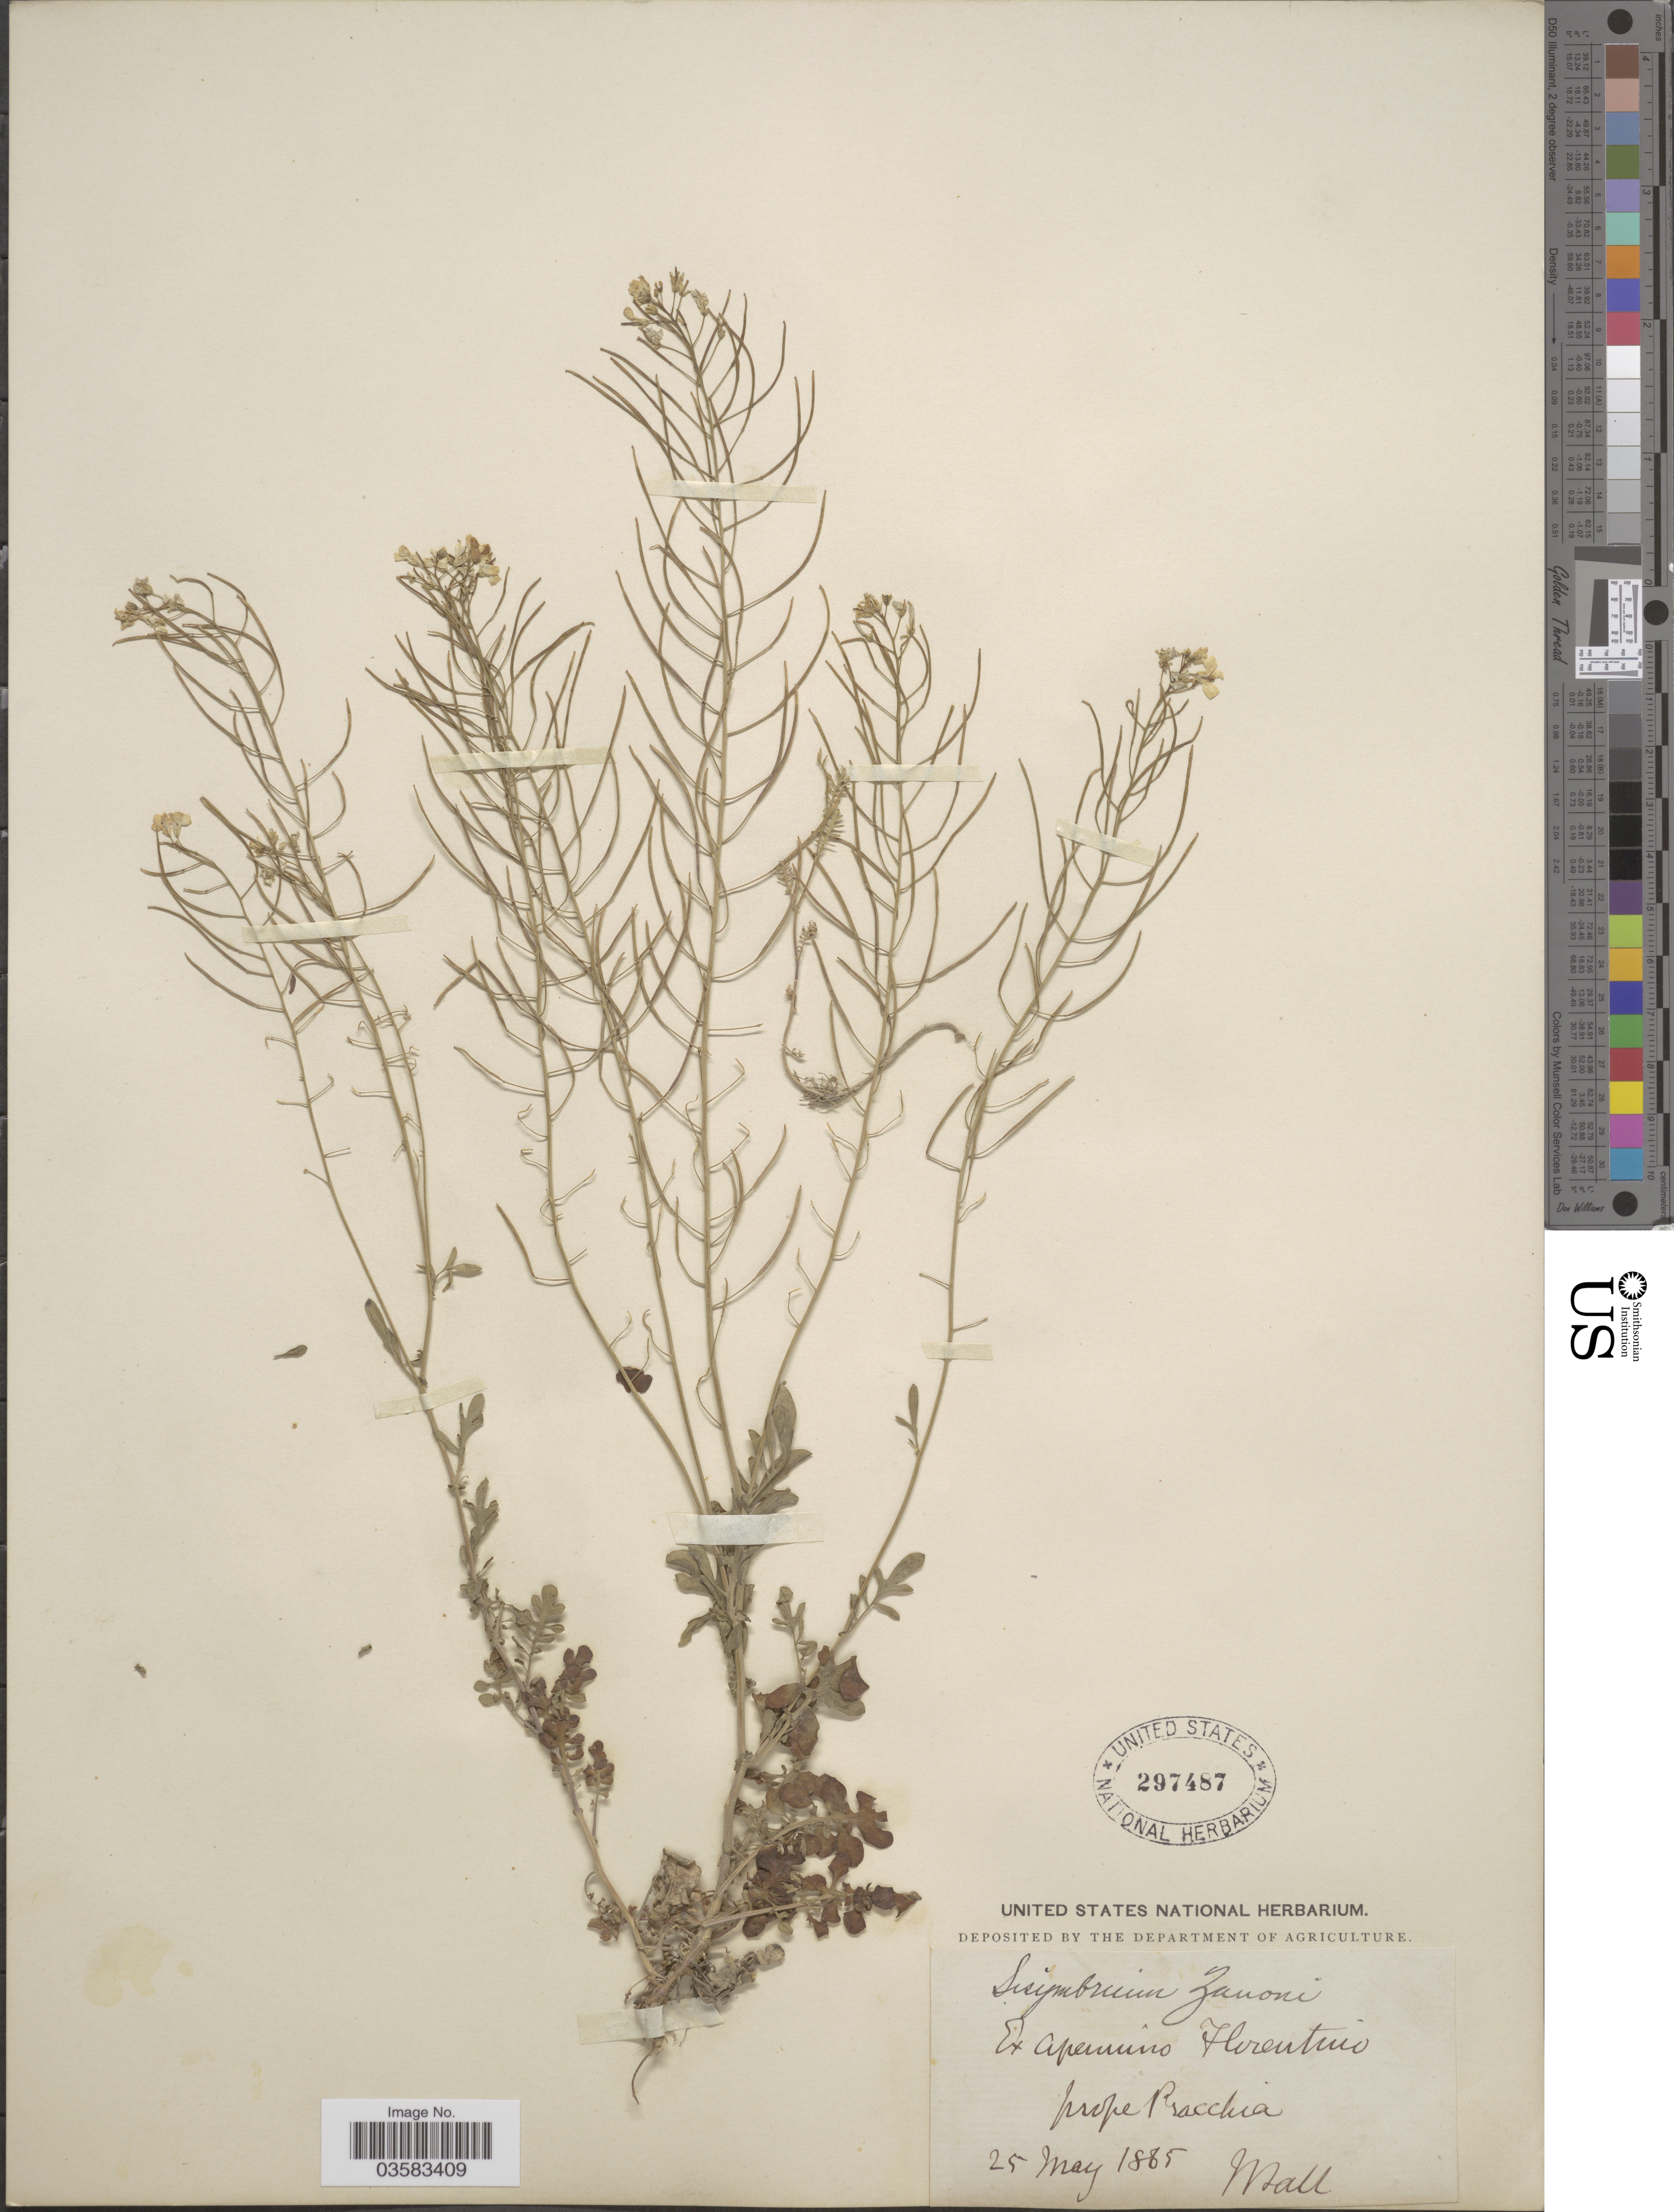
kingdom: Plantae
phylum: Tracheophyta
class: Magnoliopsida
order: Brassicales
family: Brassicaceae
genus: Sisymbrium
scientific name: Sisymbrium zanonii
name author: J. Gay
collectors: J. Ball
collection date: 1865-05-25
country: Italy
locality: Ex apennino Florentino prope Pracchia.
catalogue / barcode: US 297487